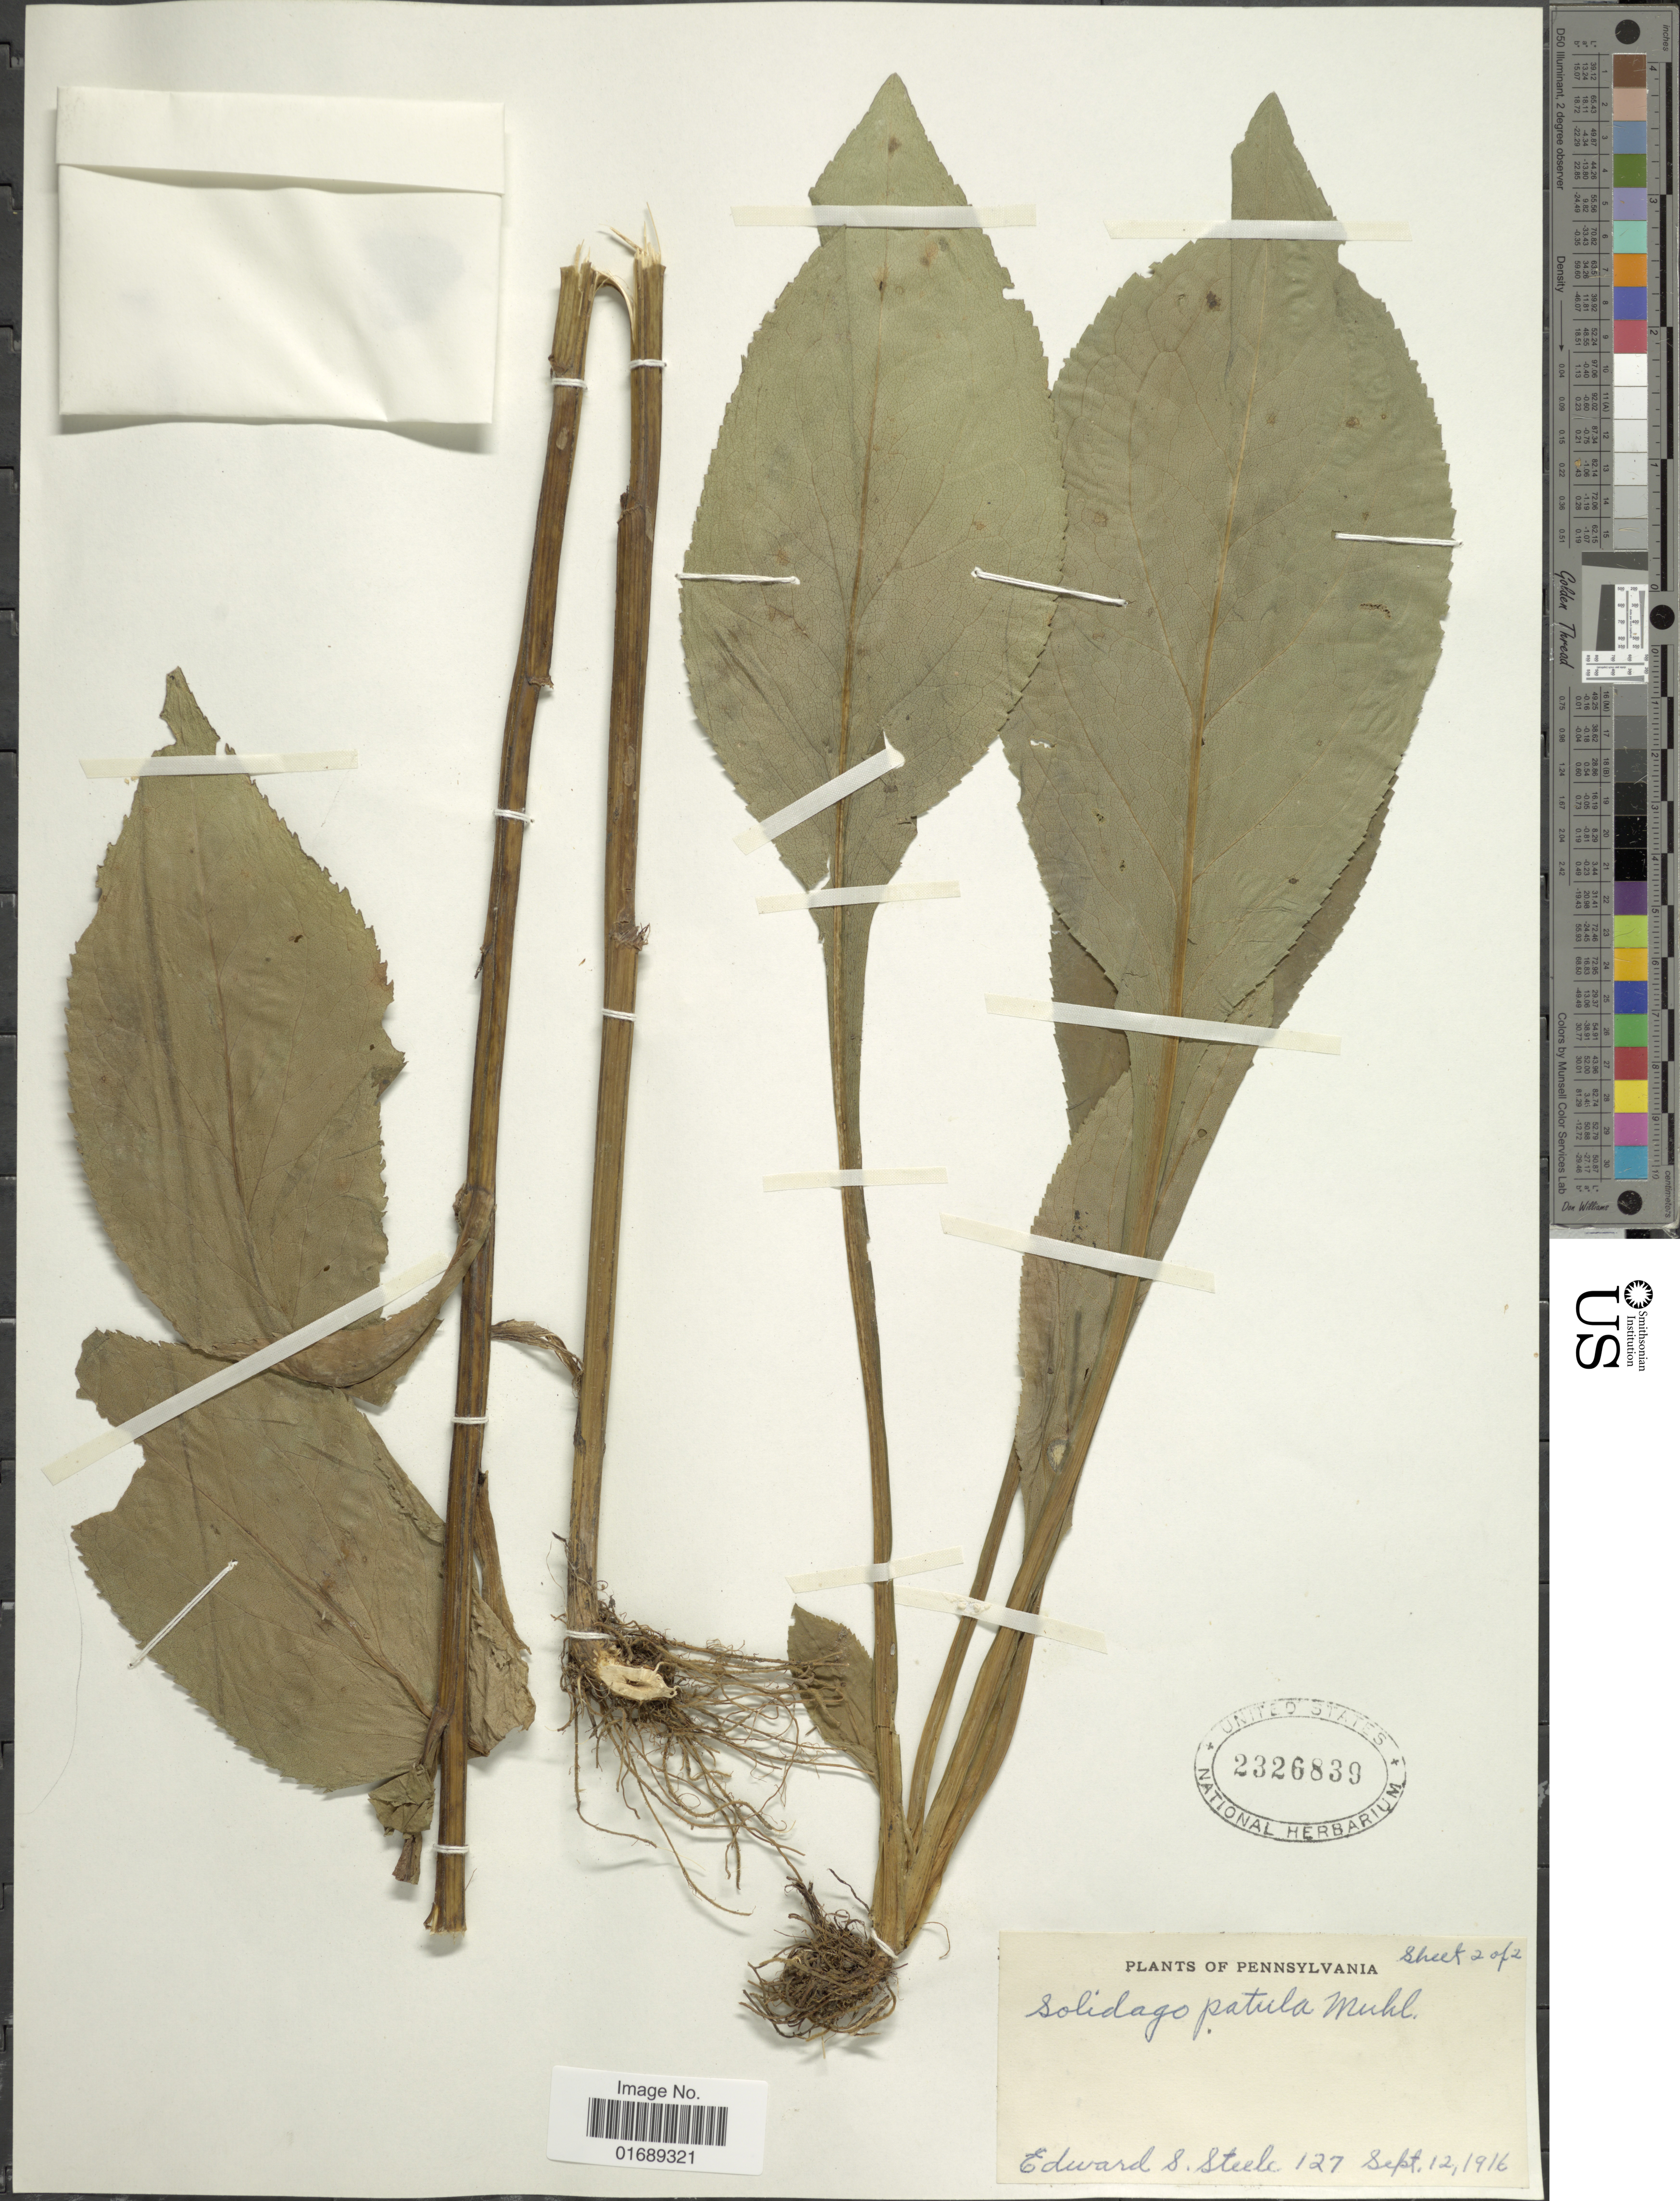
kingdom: Plantae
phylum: Tracheophyta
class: Magnoliopsida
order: Asterales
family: Asteraceae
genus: Solidago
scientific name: Solidago patula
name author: Muhl. ex Willd.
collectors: E. Steele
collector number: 127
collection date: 1916-09-12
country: United States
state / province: Pennsylvania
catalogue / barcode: US 2326839